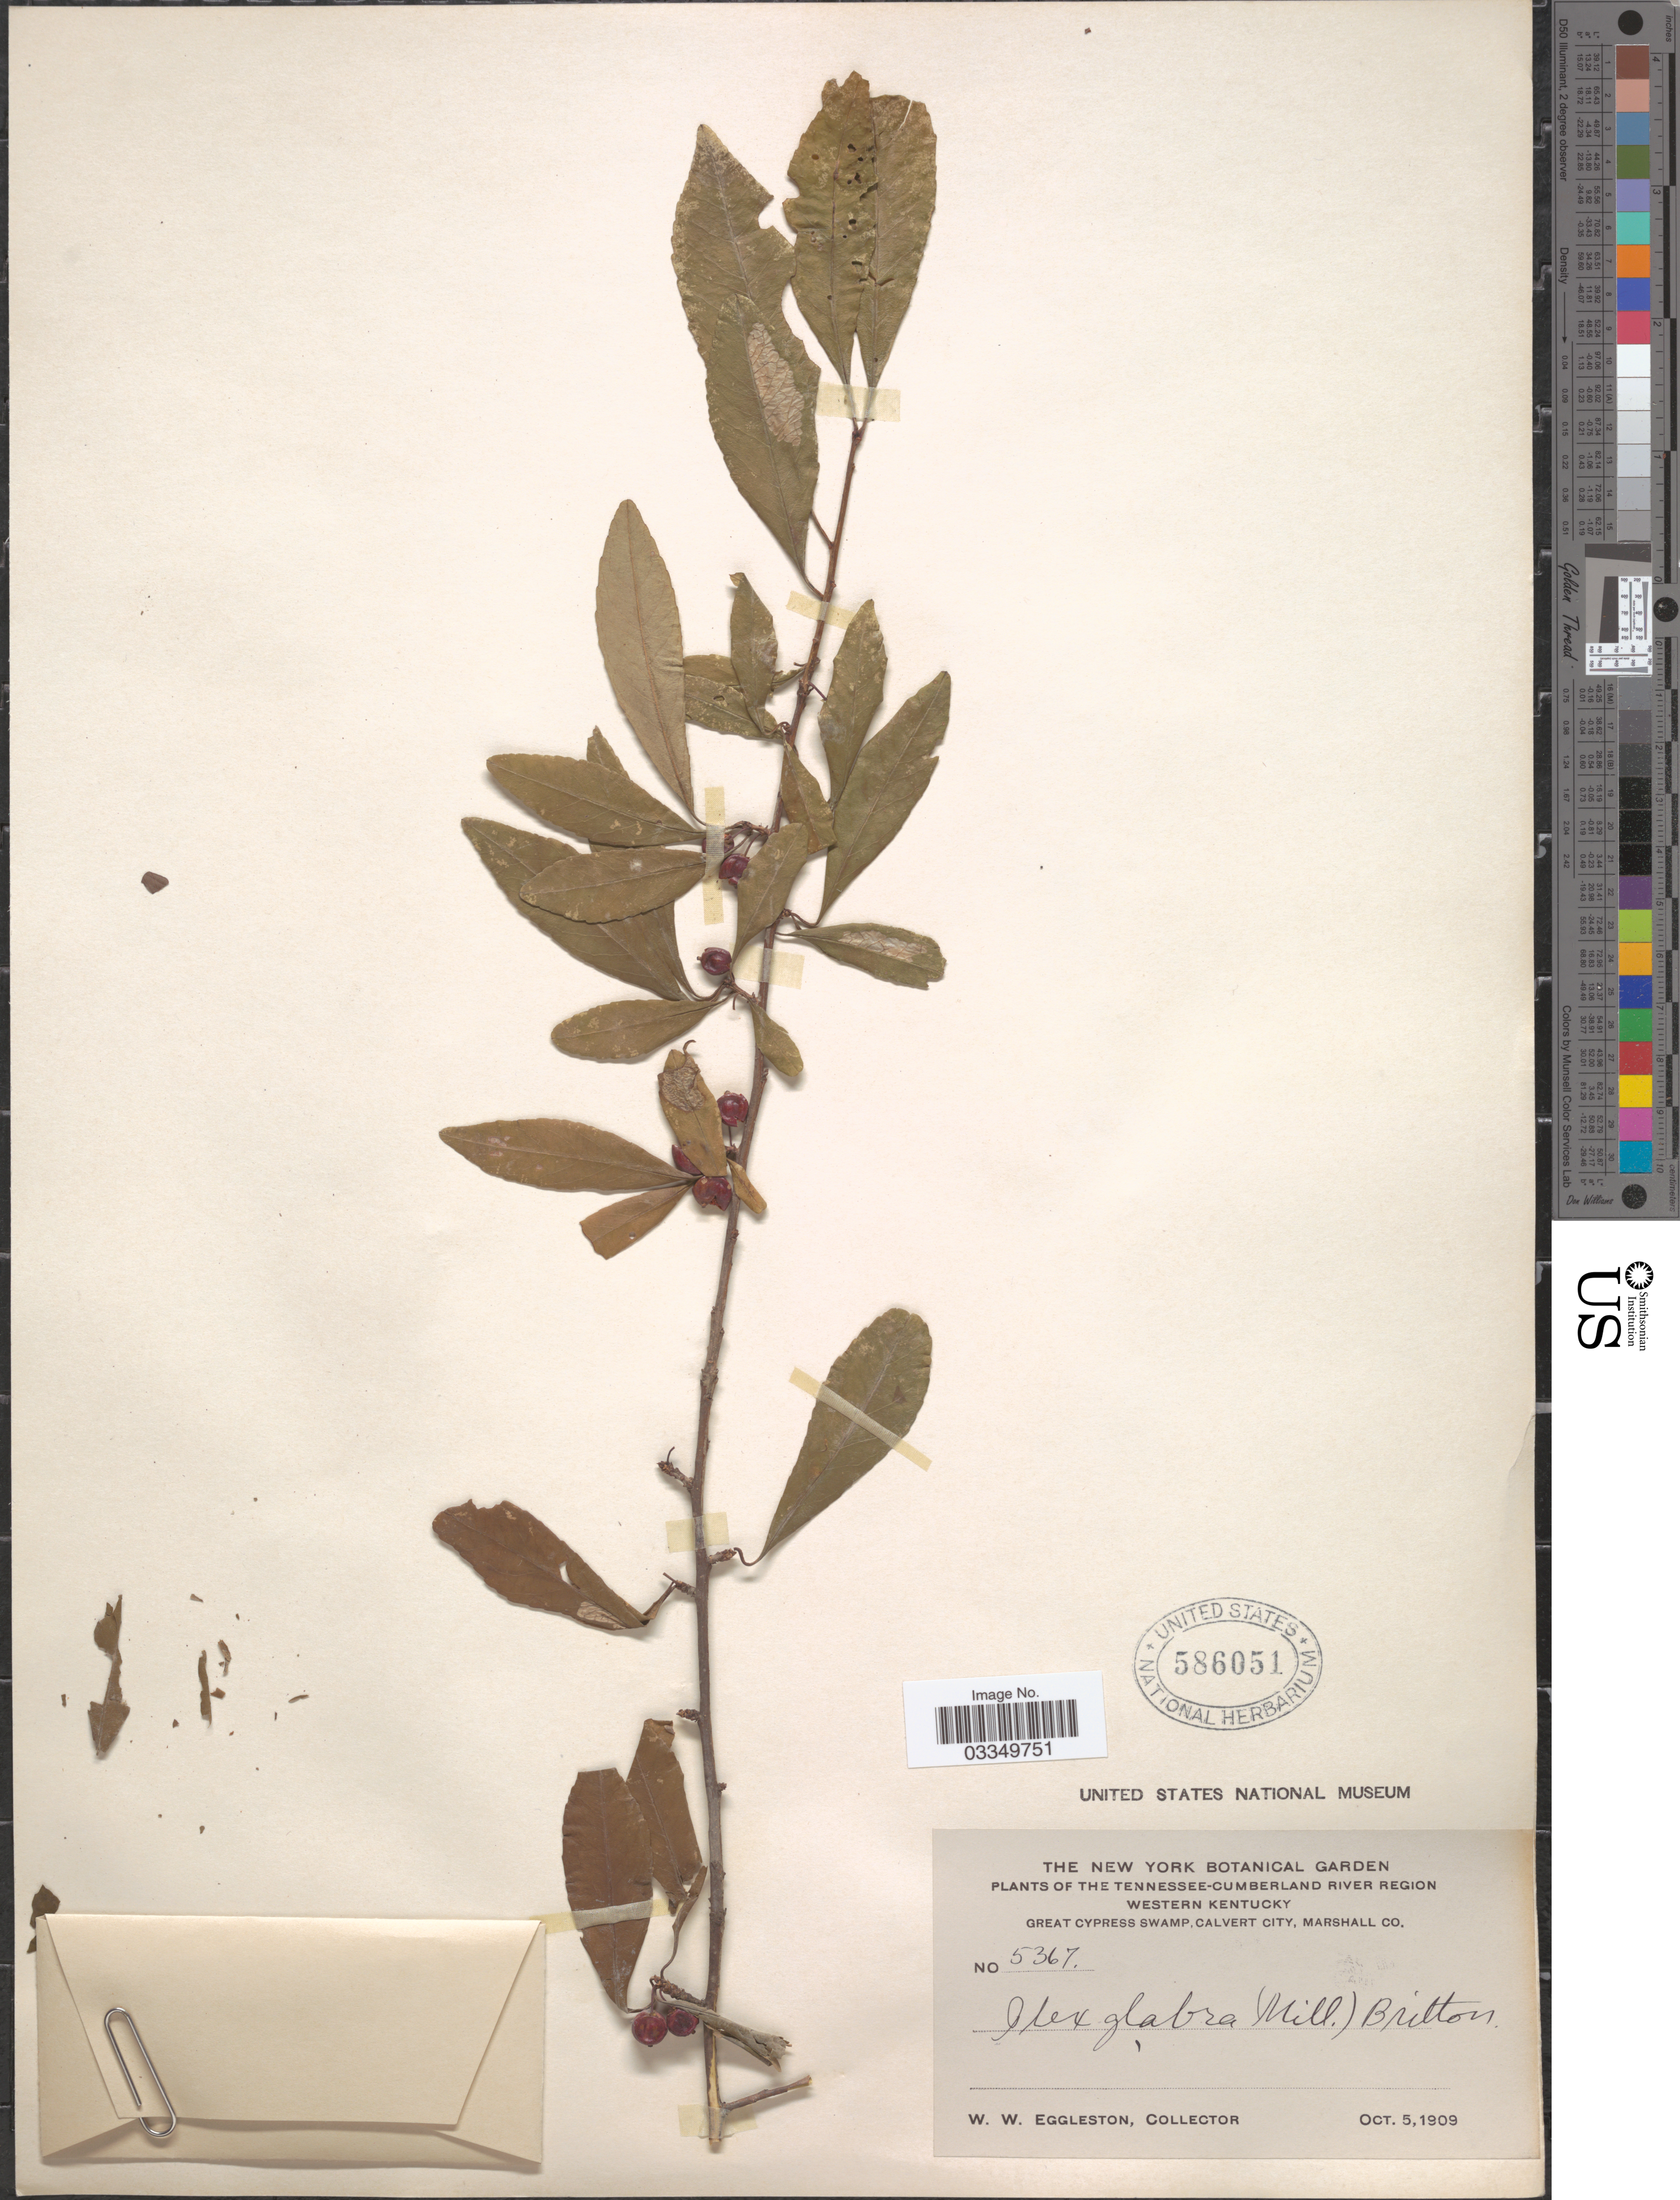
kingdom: Plantae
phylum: Tracheophyta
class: Magnoliopsida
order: Aquifoliales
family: Aquifoliaceae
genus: Ilex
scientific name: Ilex decidua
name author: Walter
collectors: W. W. Eggleston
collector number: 5367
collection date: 1909-10-05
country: United States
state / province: Kentucky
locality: The Tennessee-Cumberland River Region. Western Kentucky. Great Cypress Swamp, Calvert City, Marshall Co.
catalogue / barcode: US 586051